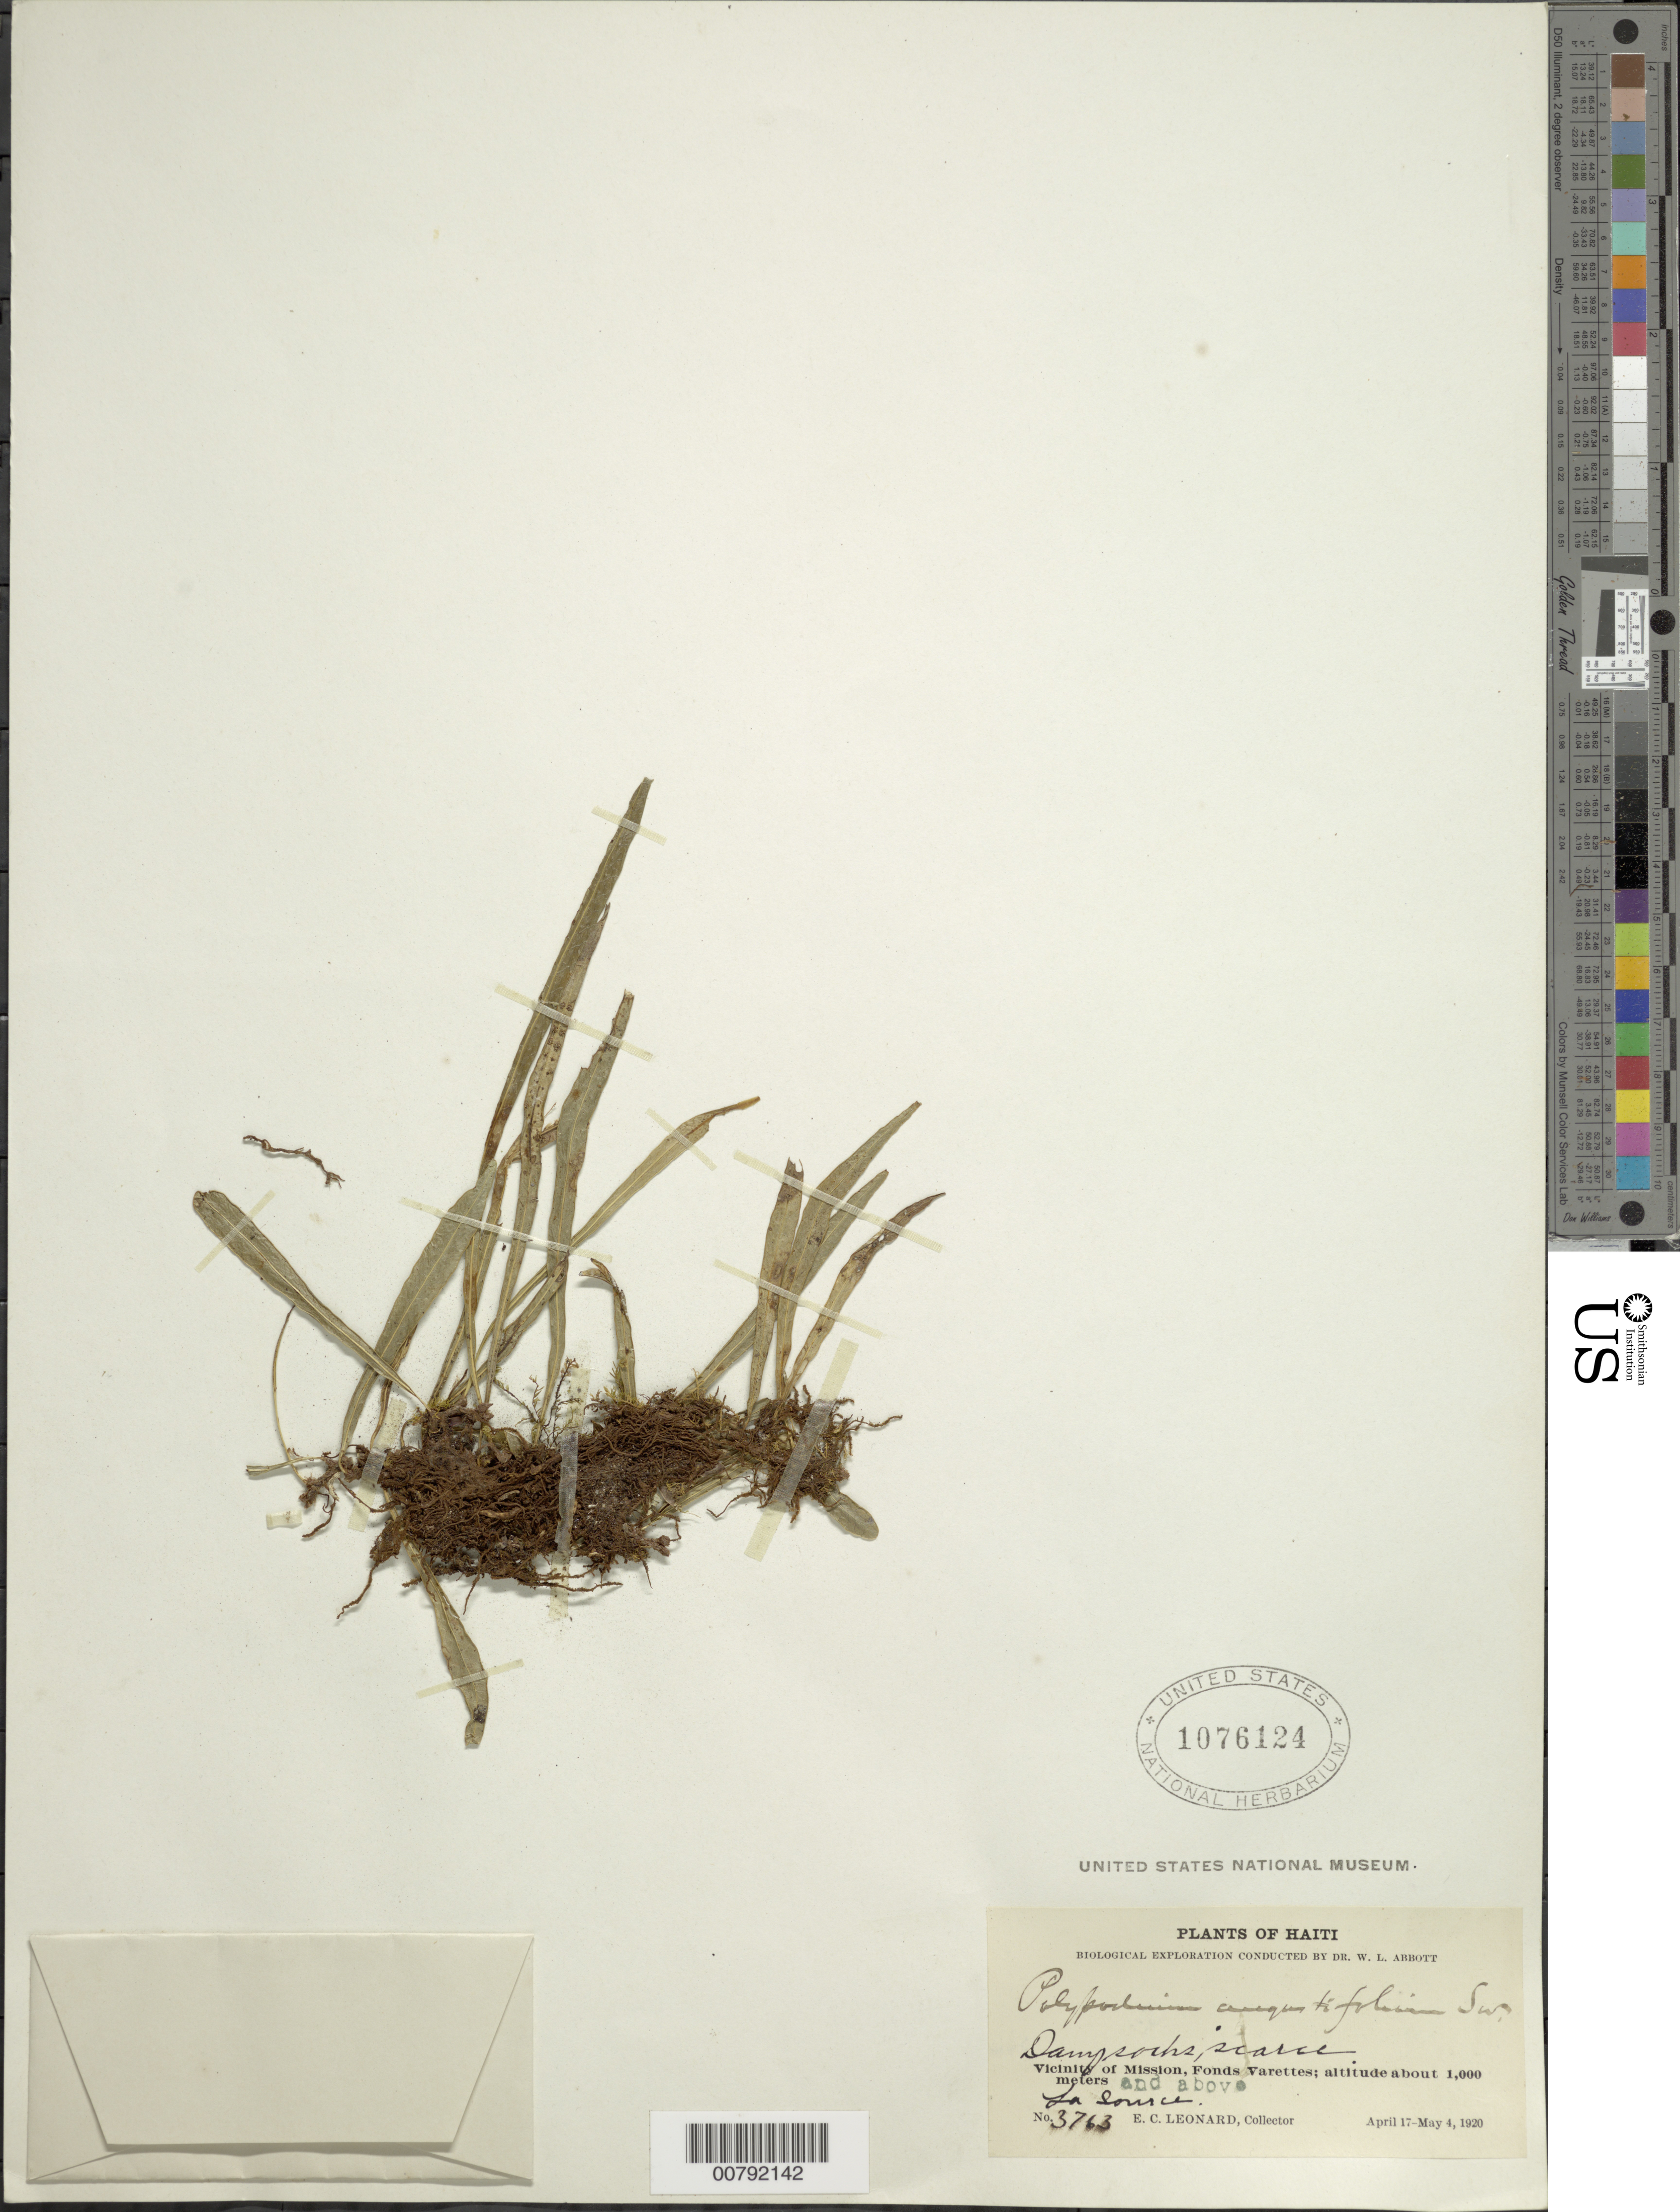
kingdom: Plantae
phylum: Tracheophyta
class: Polypodiopsida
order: Polypodiales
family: Polypodiaceae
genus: Campyloneurum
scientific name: Campyloneurum angustifolium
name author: (Sw.) Fée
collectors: E. C. Leonard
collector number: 3763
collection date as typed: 17 Apr 1920 04 May 1920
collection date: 1920-04-17/1920-05-04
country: Haiti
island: Hispaniola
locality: Mission vicinity; Fonds Varettes, La Source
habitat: Damp rocks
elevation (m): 1000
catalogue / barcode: US 1076124